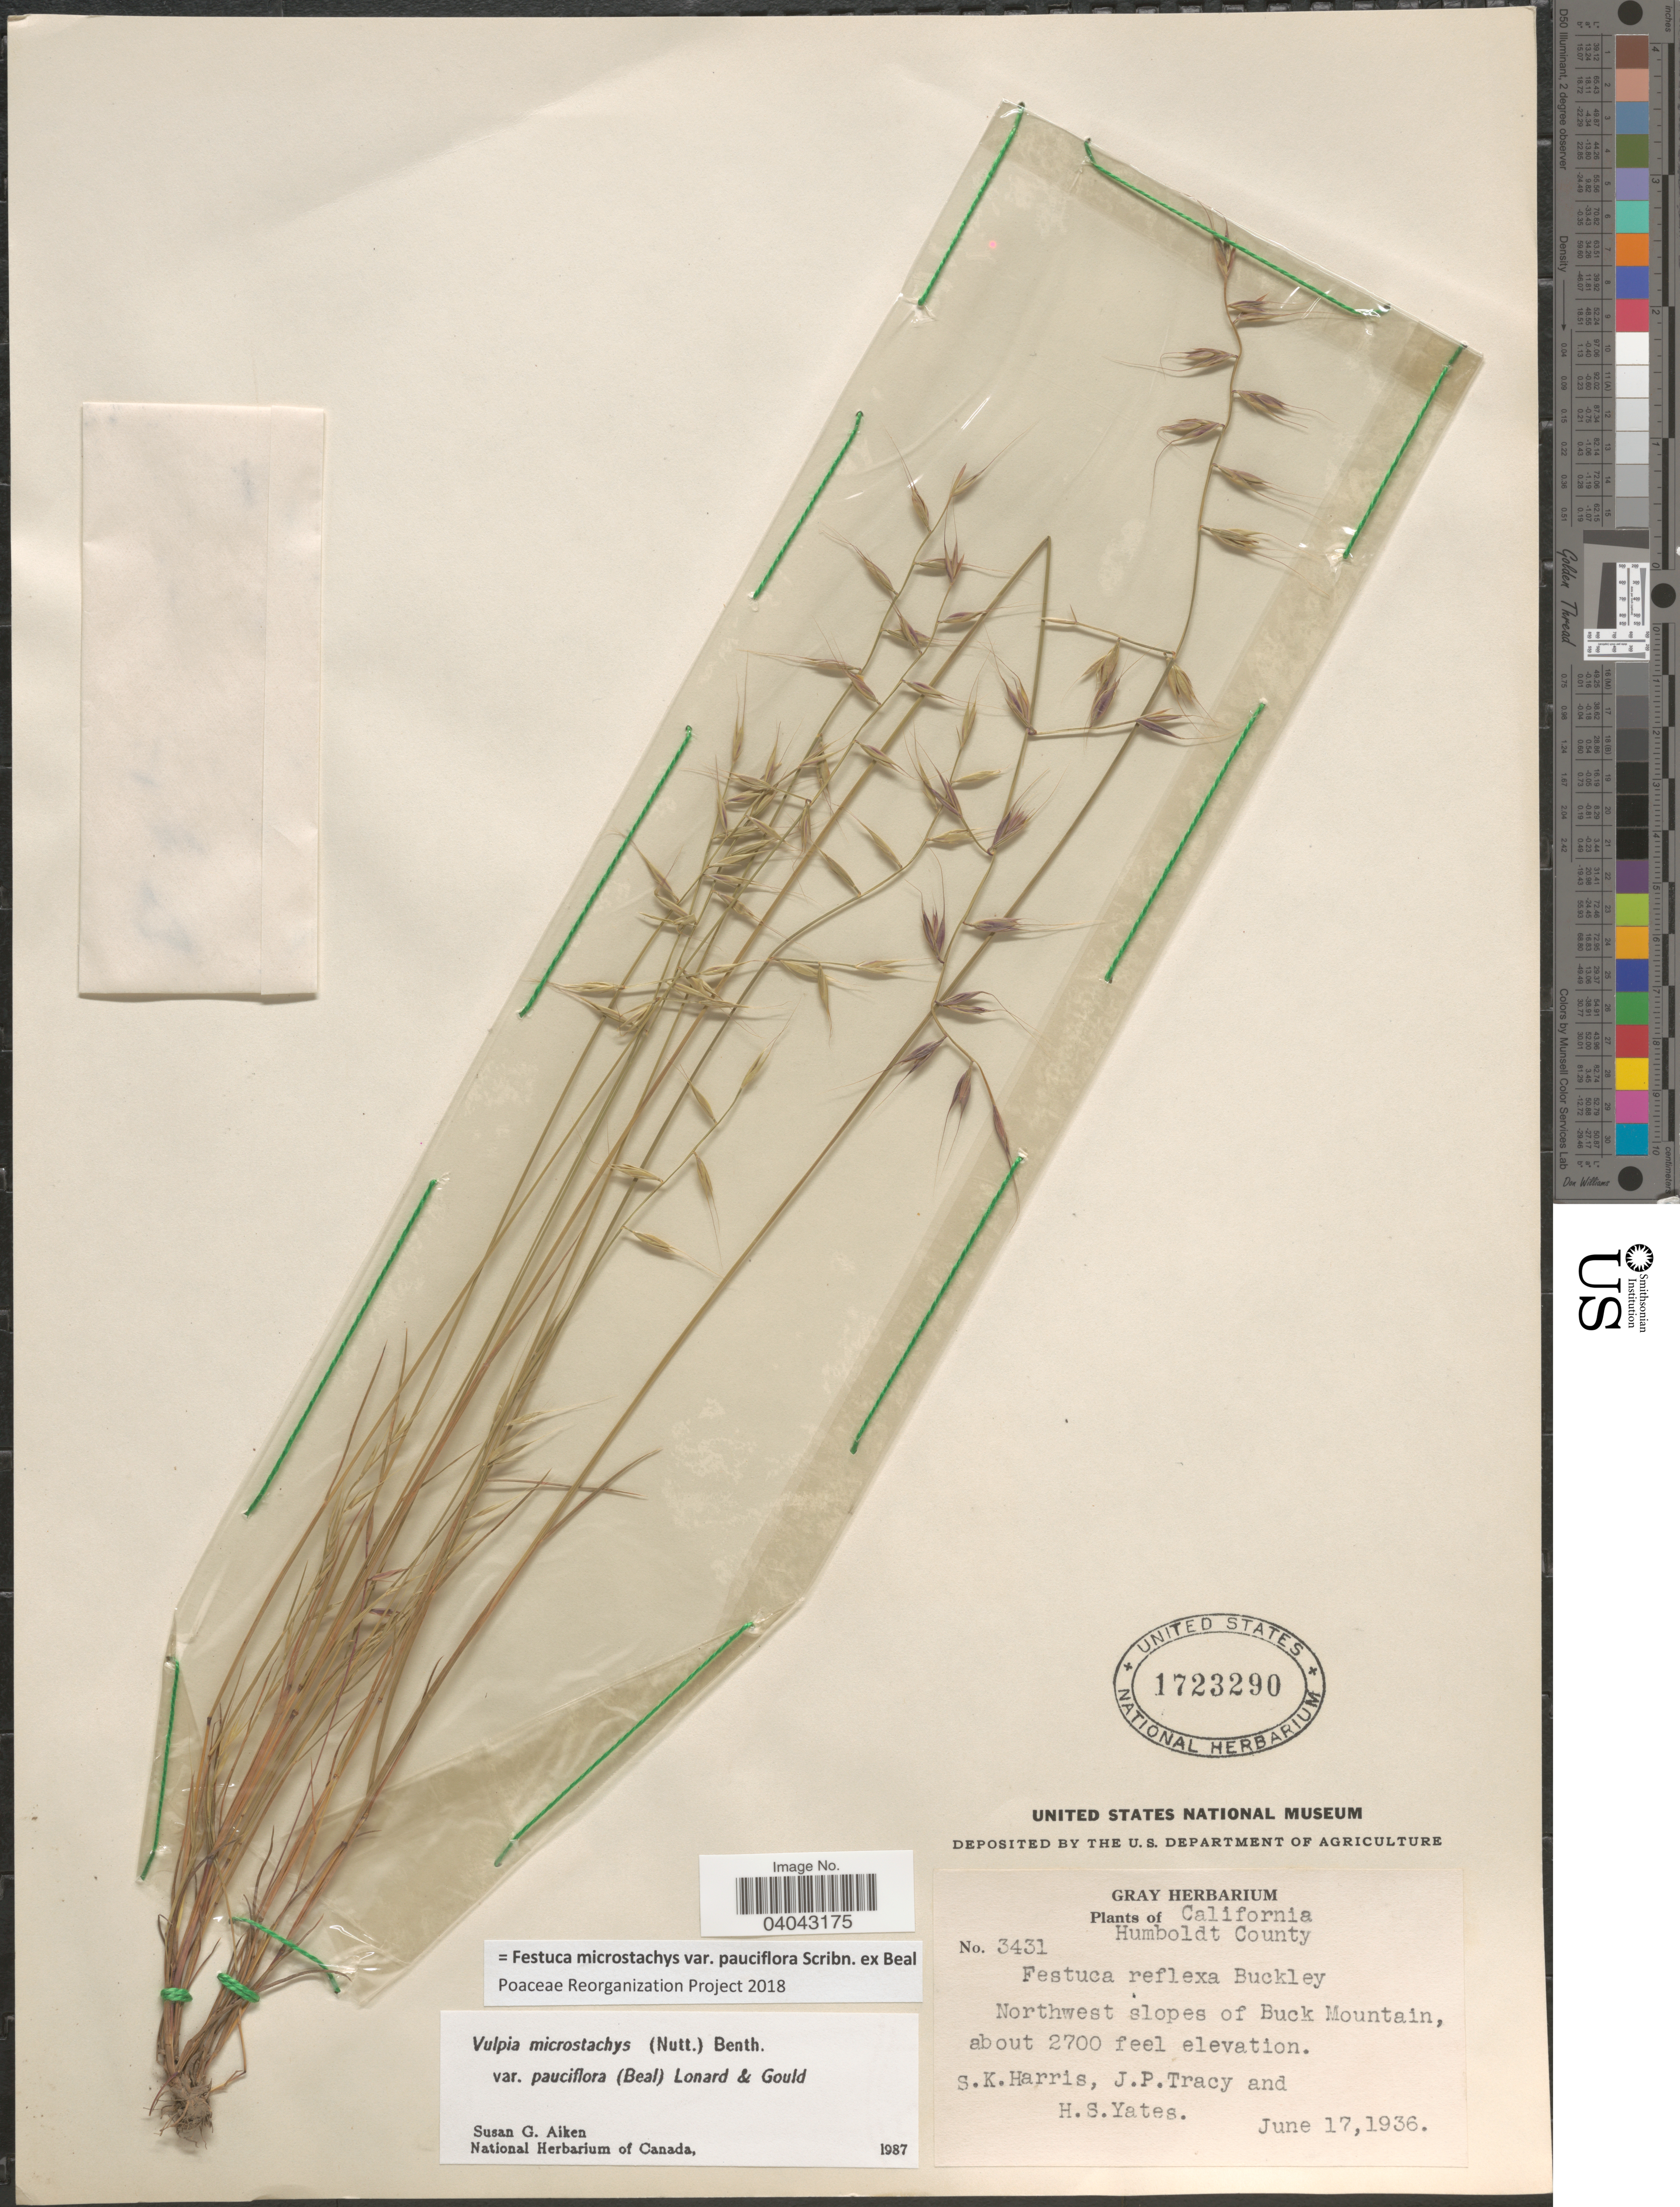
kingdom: Plantae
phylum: Tracheophyta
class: Liliopsida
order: Poales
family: Poaceae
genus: Festuca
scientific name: Festuca microstachys var. pauciflora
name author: Scribn. ex W.J. Beal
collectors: S. K. Harris, J. Tracy & H. S. Yates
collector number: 3431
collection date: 1936-06-17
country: United States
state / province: California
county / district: Humboldt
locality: Humboldt County. Northwest slopes of Buck Mountain.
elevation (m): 823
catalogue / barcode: US 1723290